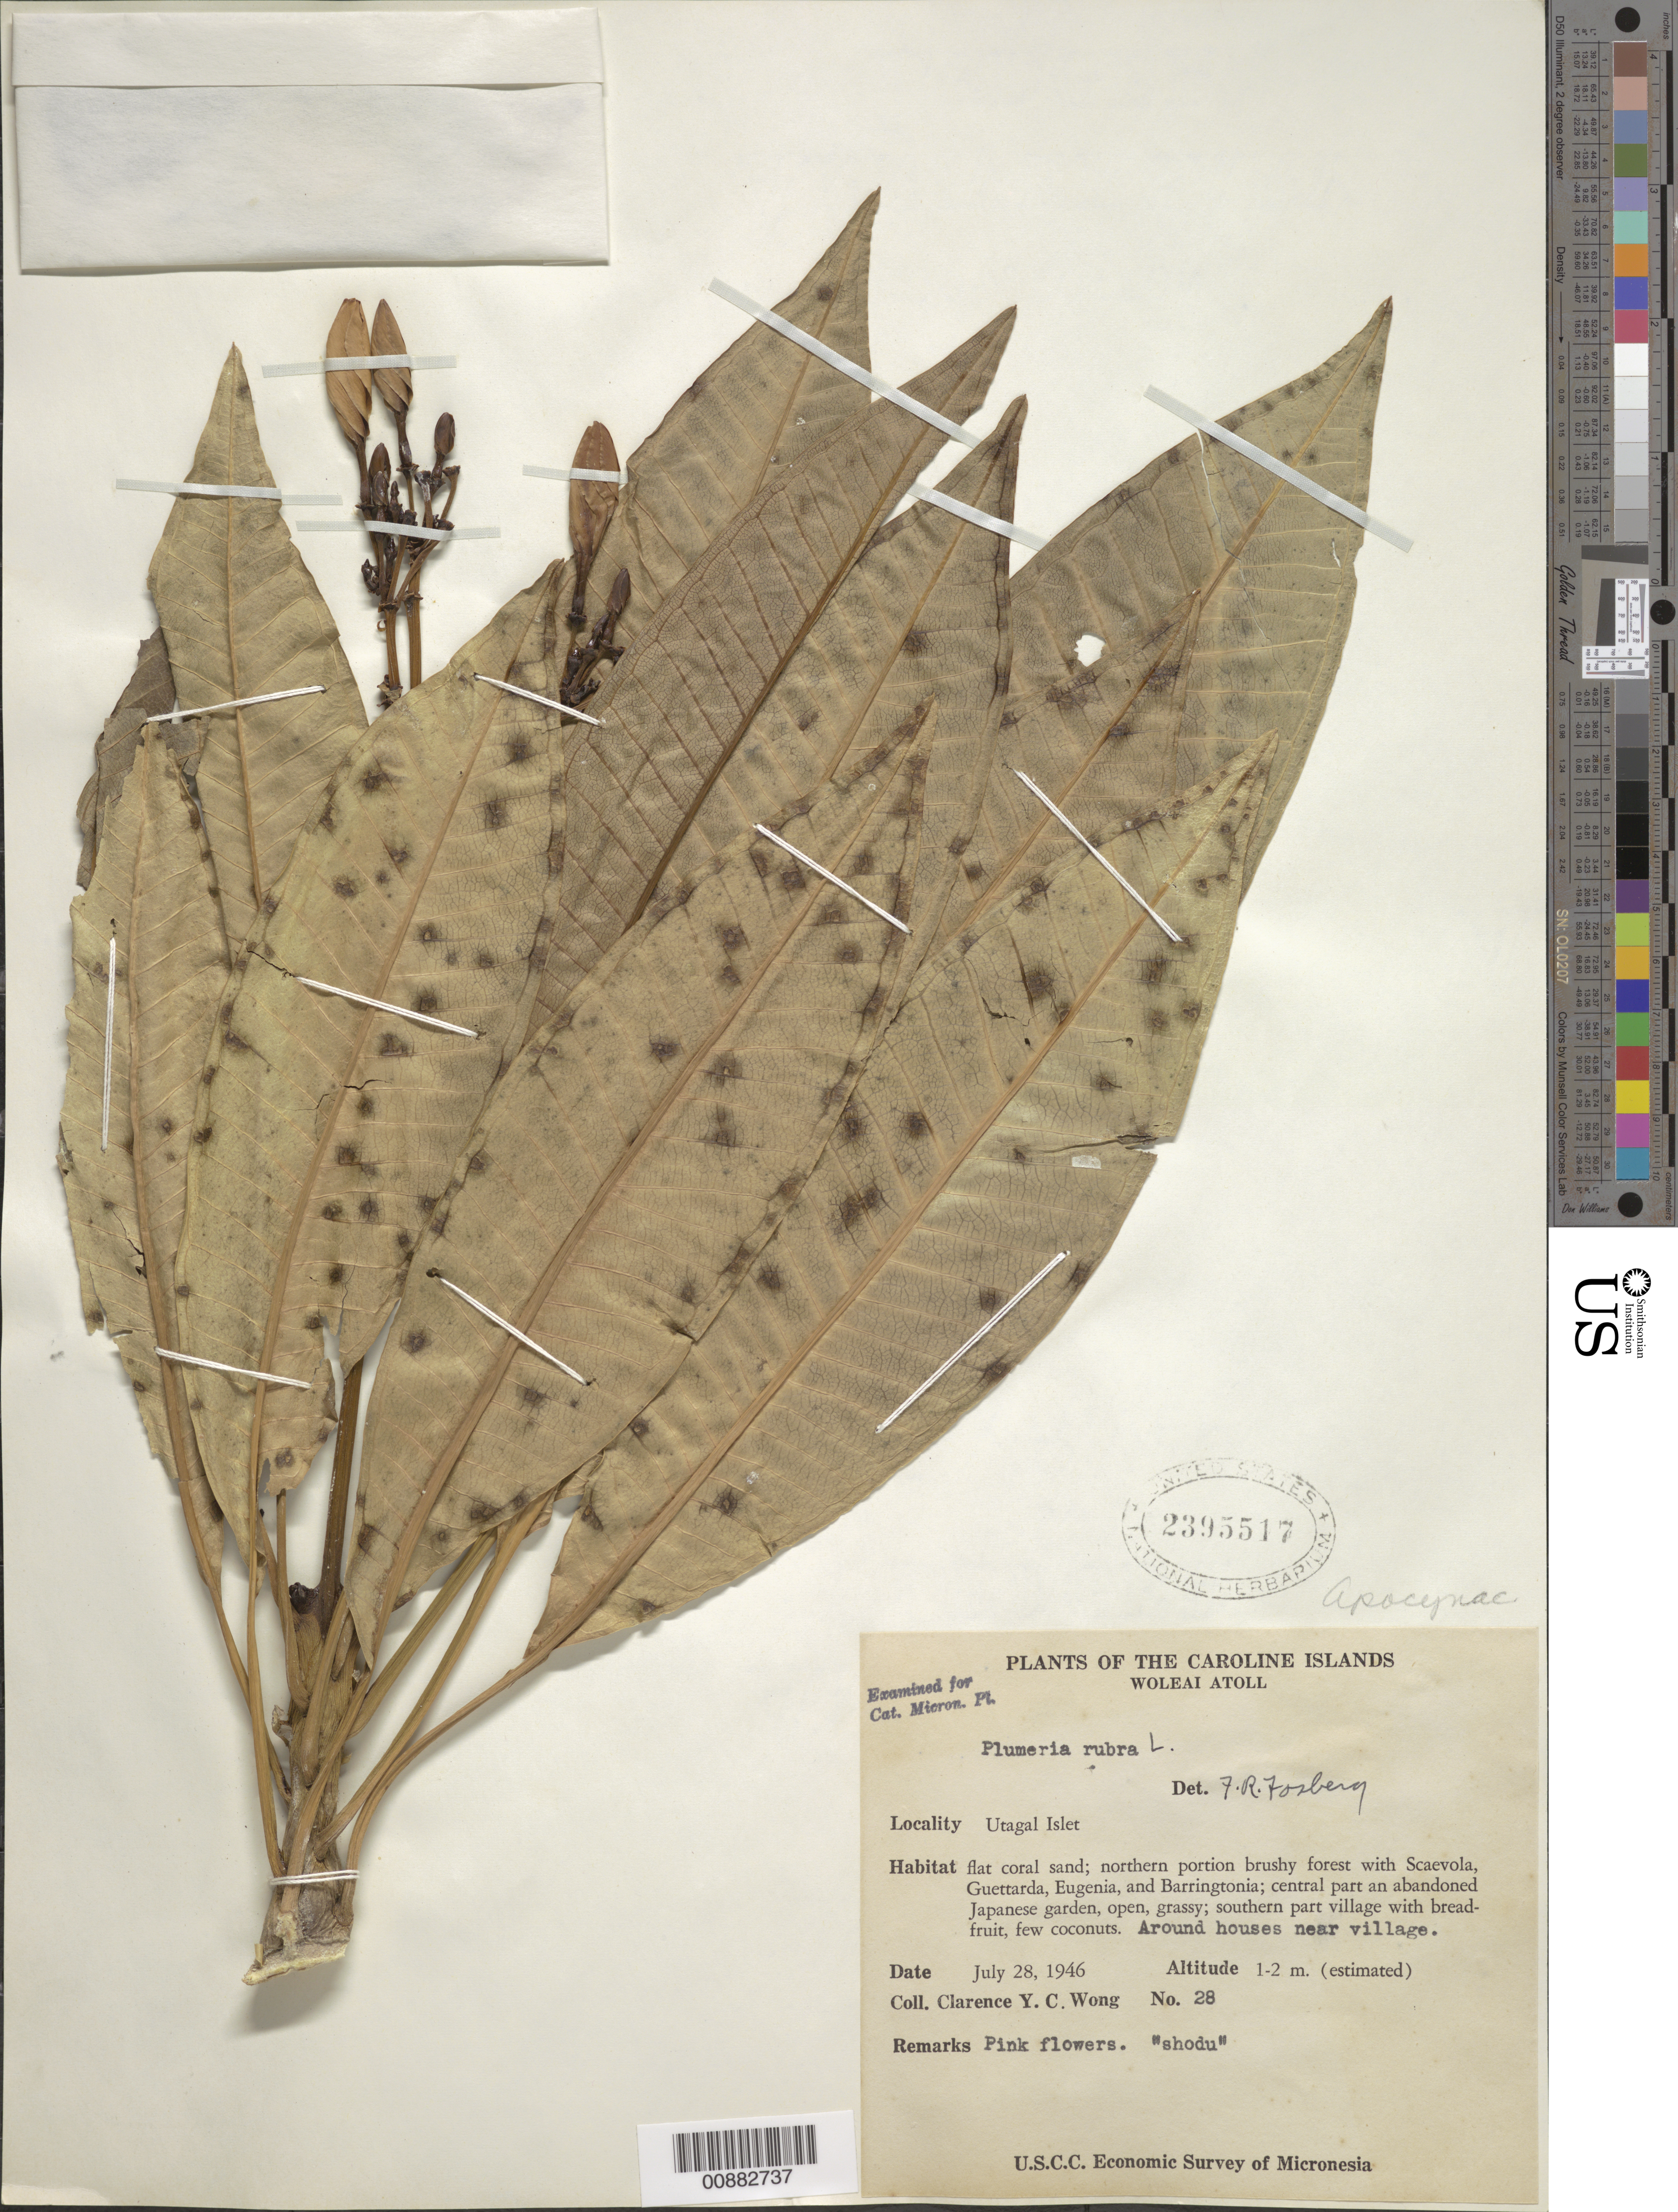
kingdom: Plantae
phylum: Tracheophyta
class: Magnoliopsida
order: Gentianales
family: Apocynaceae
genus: Plumeria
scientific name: Plumeria rubra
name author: L.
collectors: C. Wong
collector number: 28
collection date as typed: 28 Jul 1946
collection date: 1946-07-28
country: Micronesia, Federated States of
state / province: Yap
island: Woleai Atoll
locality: Woleai Islet, around houses near village; southern area with breadfruit, few coconuts. Central part of abandoned Japanese garden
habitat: Flat coral sand; northern portion brushy forest with Scaevola, Guettarda, Eugenia, and Barringtonia; open, grassy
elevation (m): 1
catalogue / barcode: US 2395517